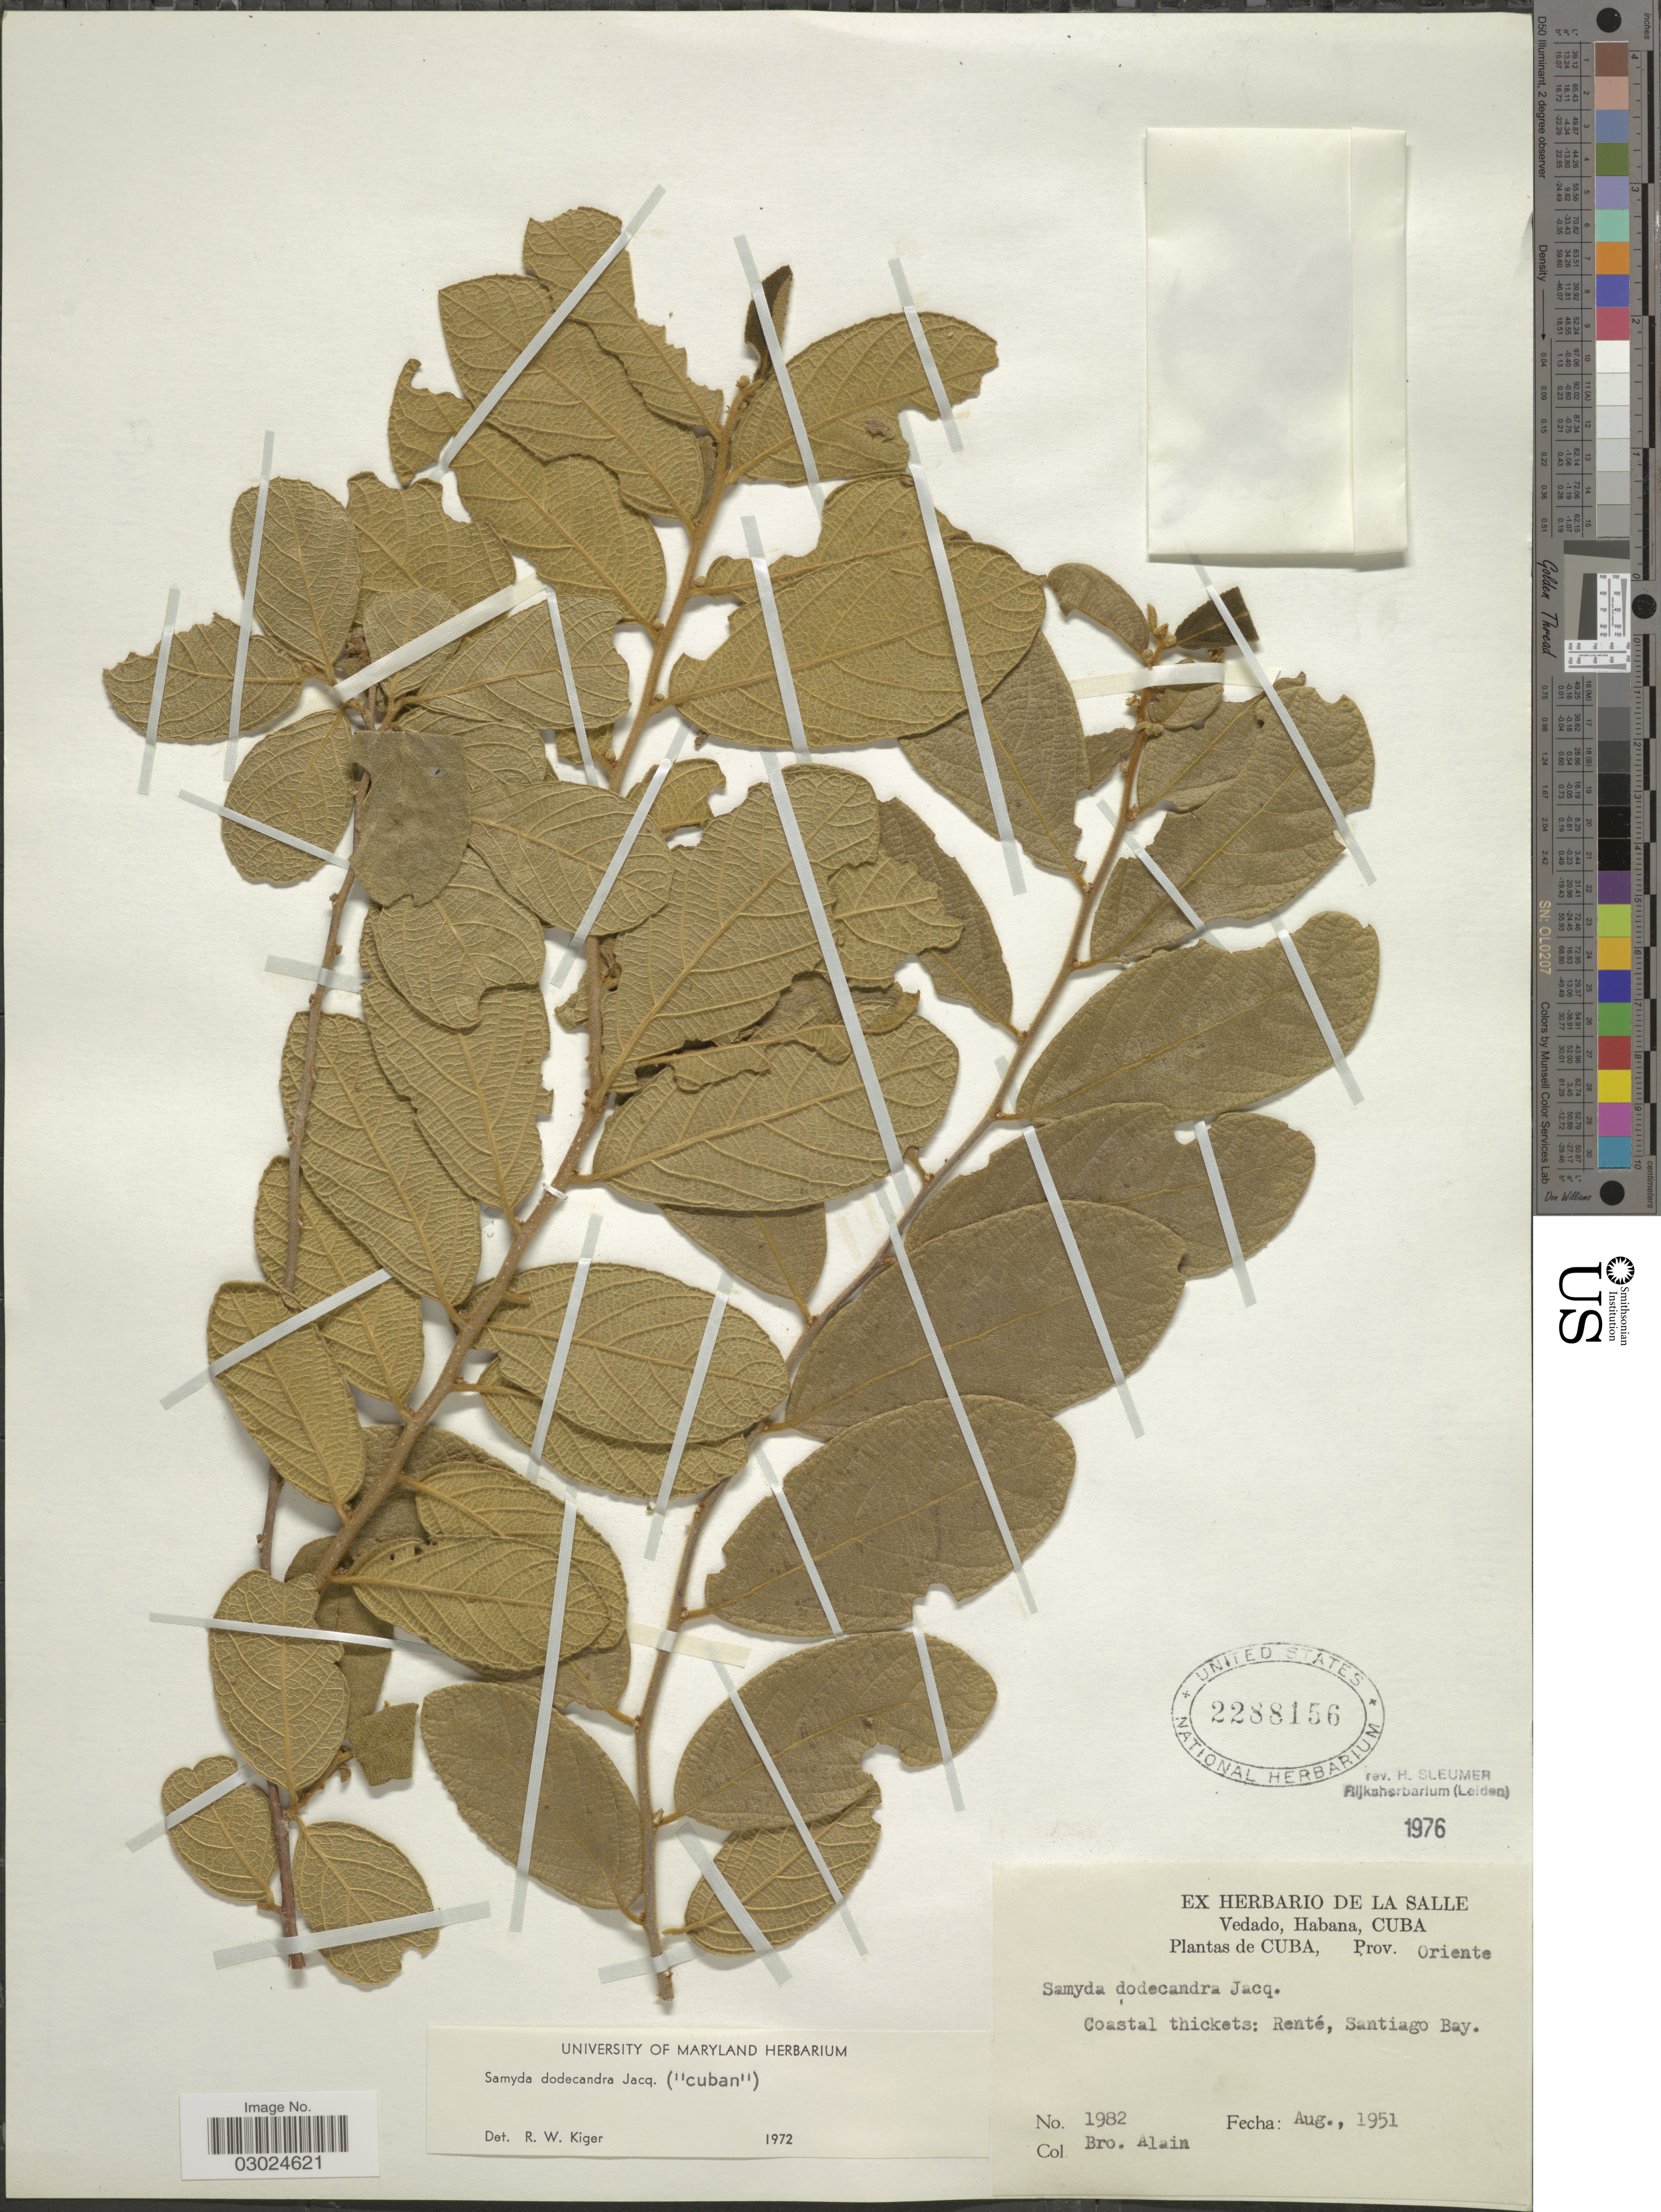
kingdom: Plantae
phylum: Tracheophyta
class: Magnoliopsida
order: Malpighiales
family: Salicaceae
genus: Casearia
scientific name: Casearia dodecandra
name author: (Jacq.) T. Samar. & M.H. Alford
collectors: A. H. Liogier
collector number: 1982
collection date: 1951-08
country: Cuba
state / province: Oriente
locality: Coastal Thickets: Renté, Santiago Bay.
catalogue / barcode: US 2288156